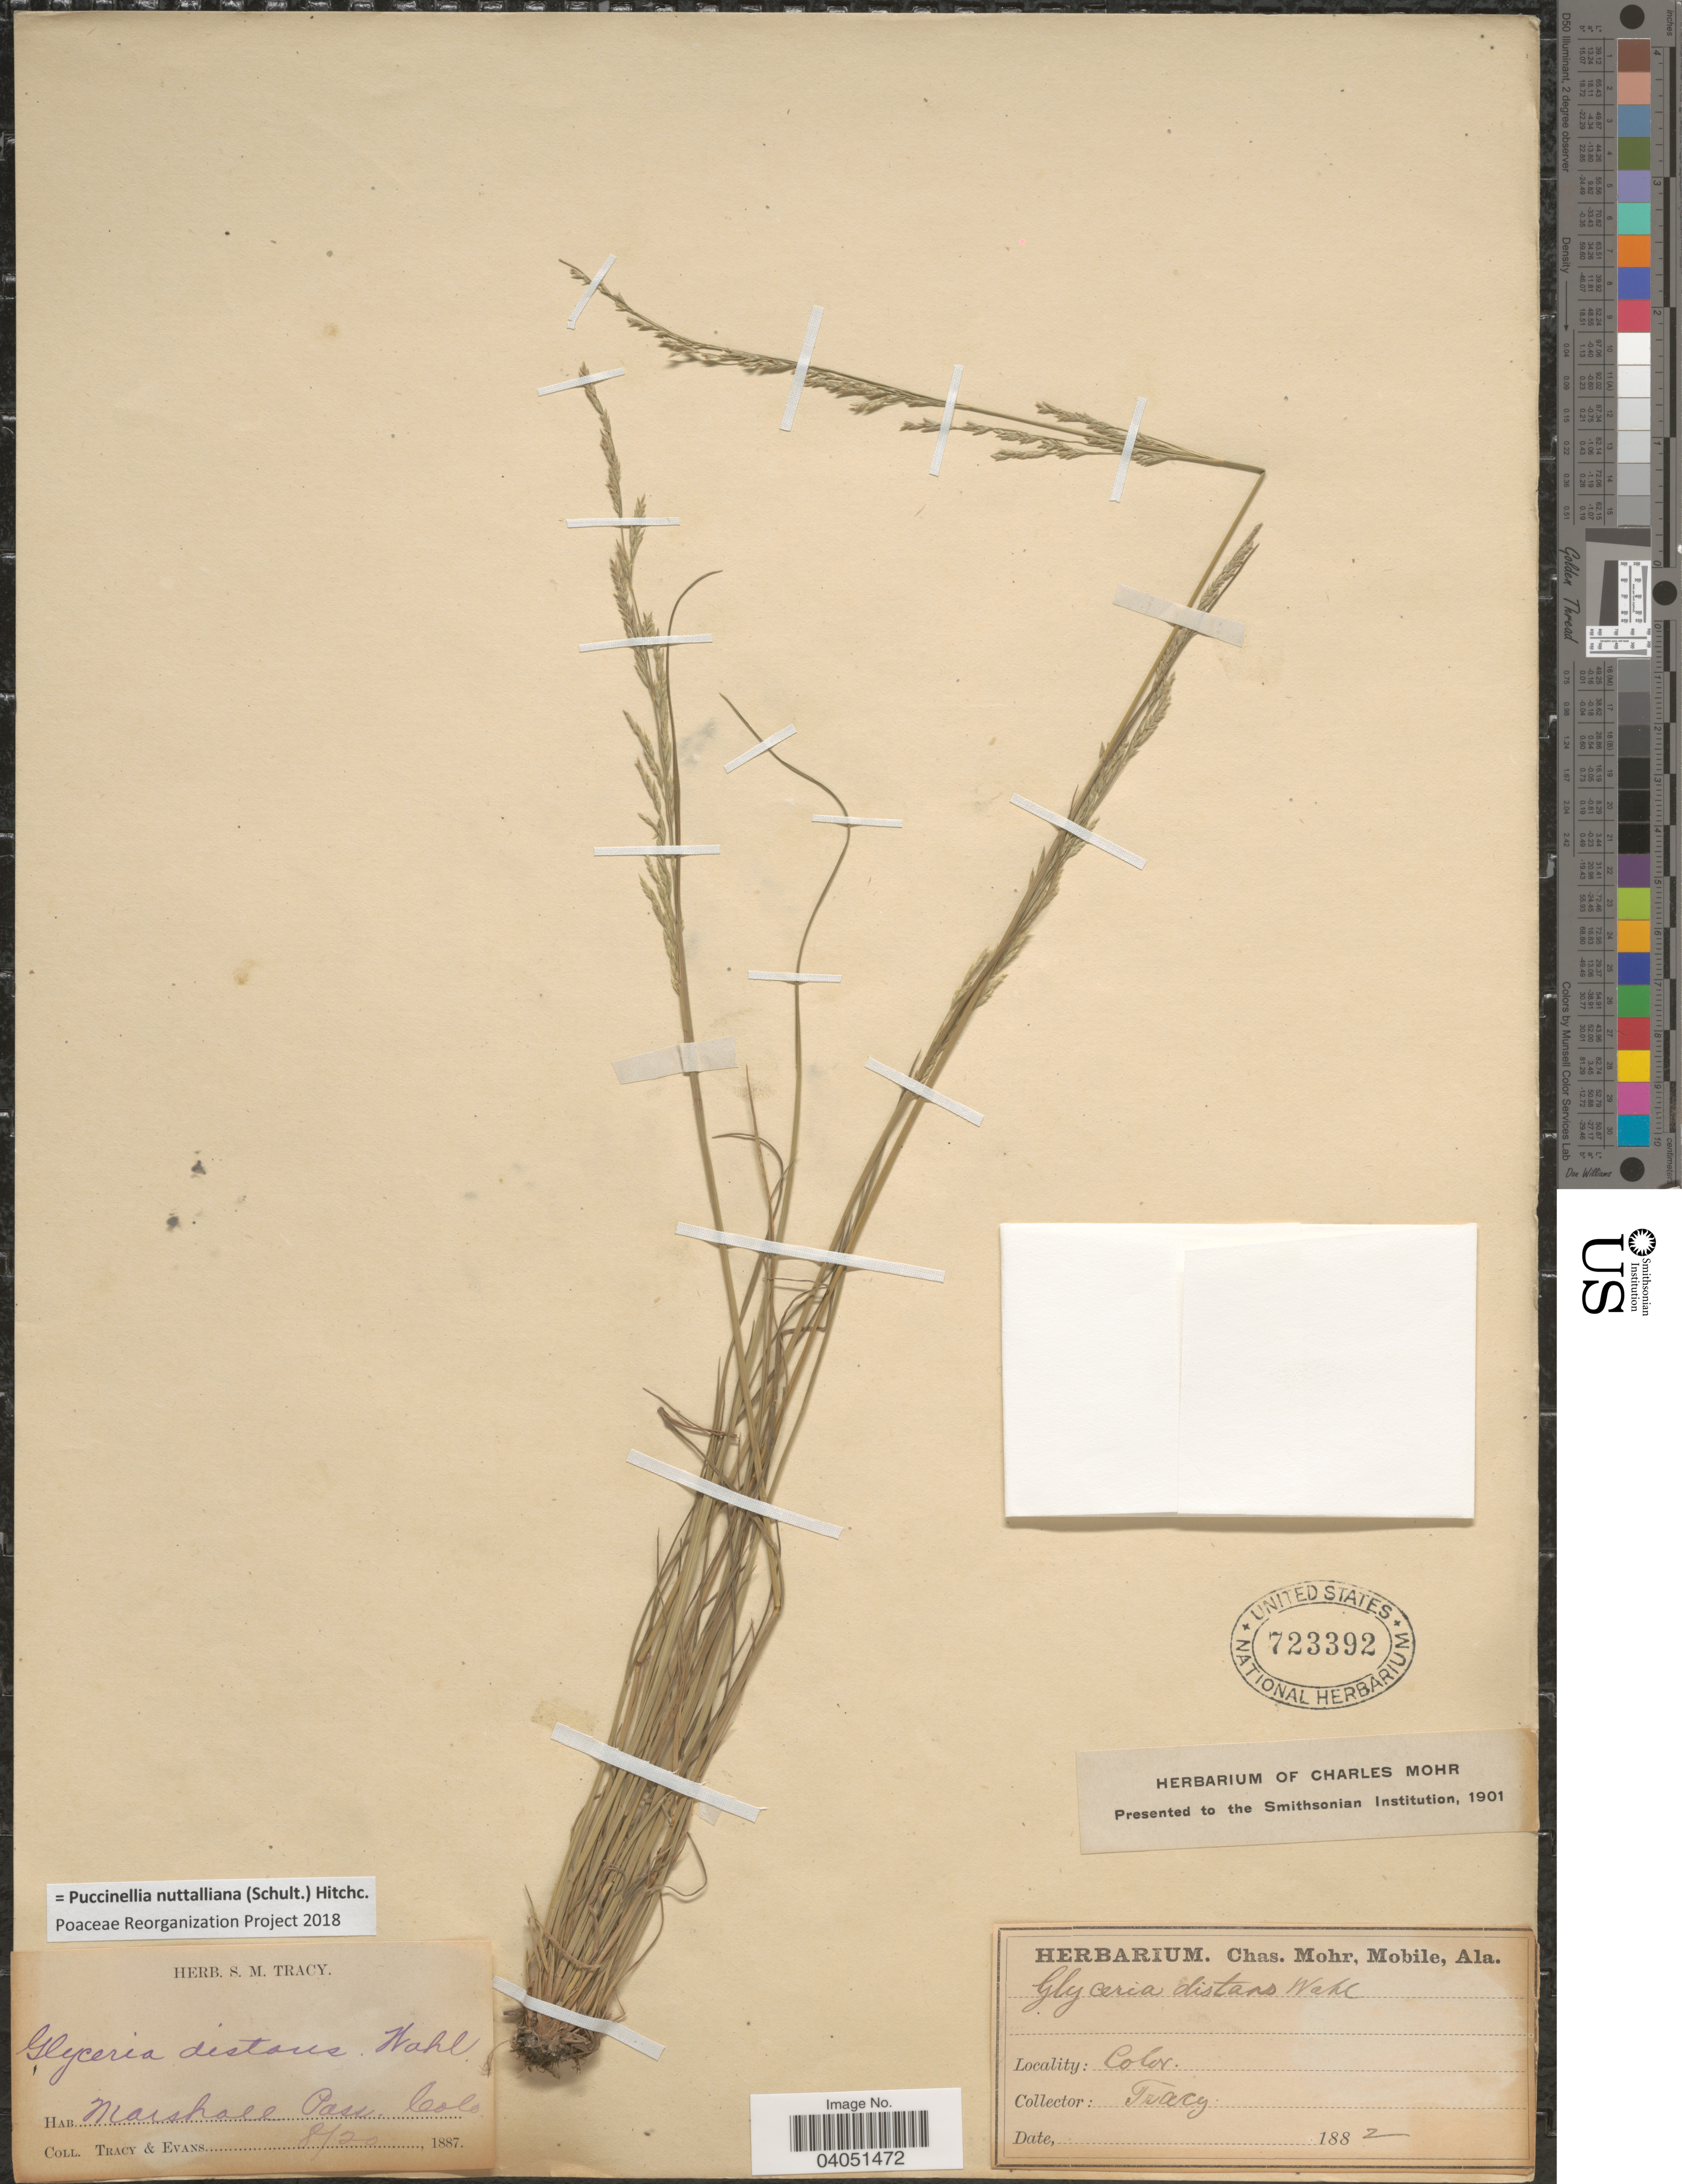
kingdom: Plantae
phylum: Tracheophyta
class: Liliopsida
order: Poales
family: Poaceae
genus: Puccinellia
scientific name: Puccinellia nuttalliana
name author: (Schult.) Hitchc.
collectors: S. M. Tracy & -- Evans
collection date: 1887-08-20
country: United States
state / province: Colorado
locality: Marshall Pass.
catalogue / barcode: US 723392